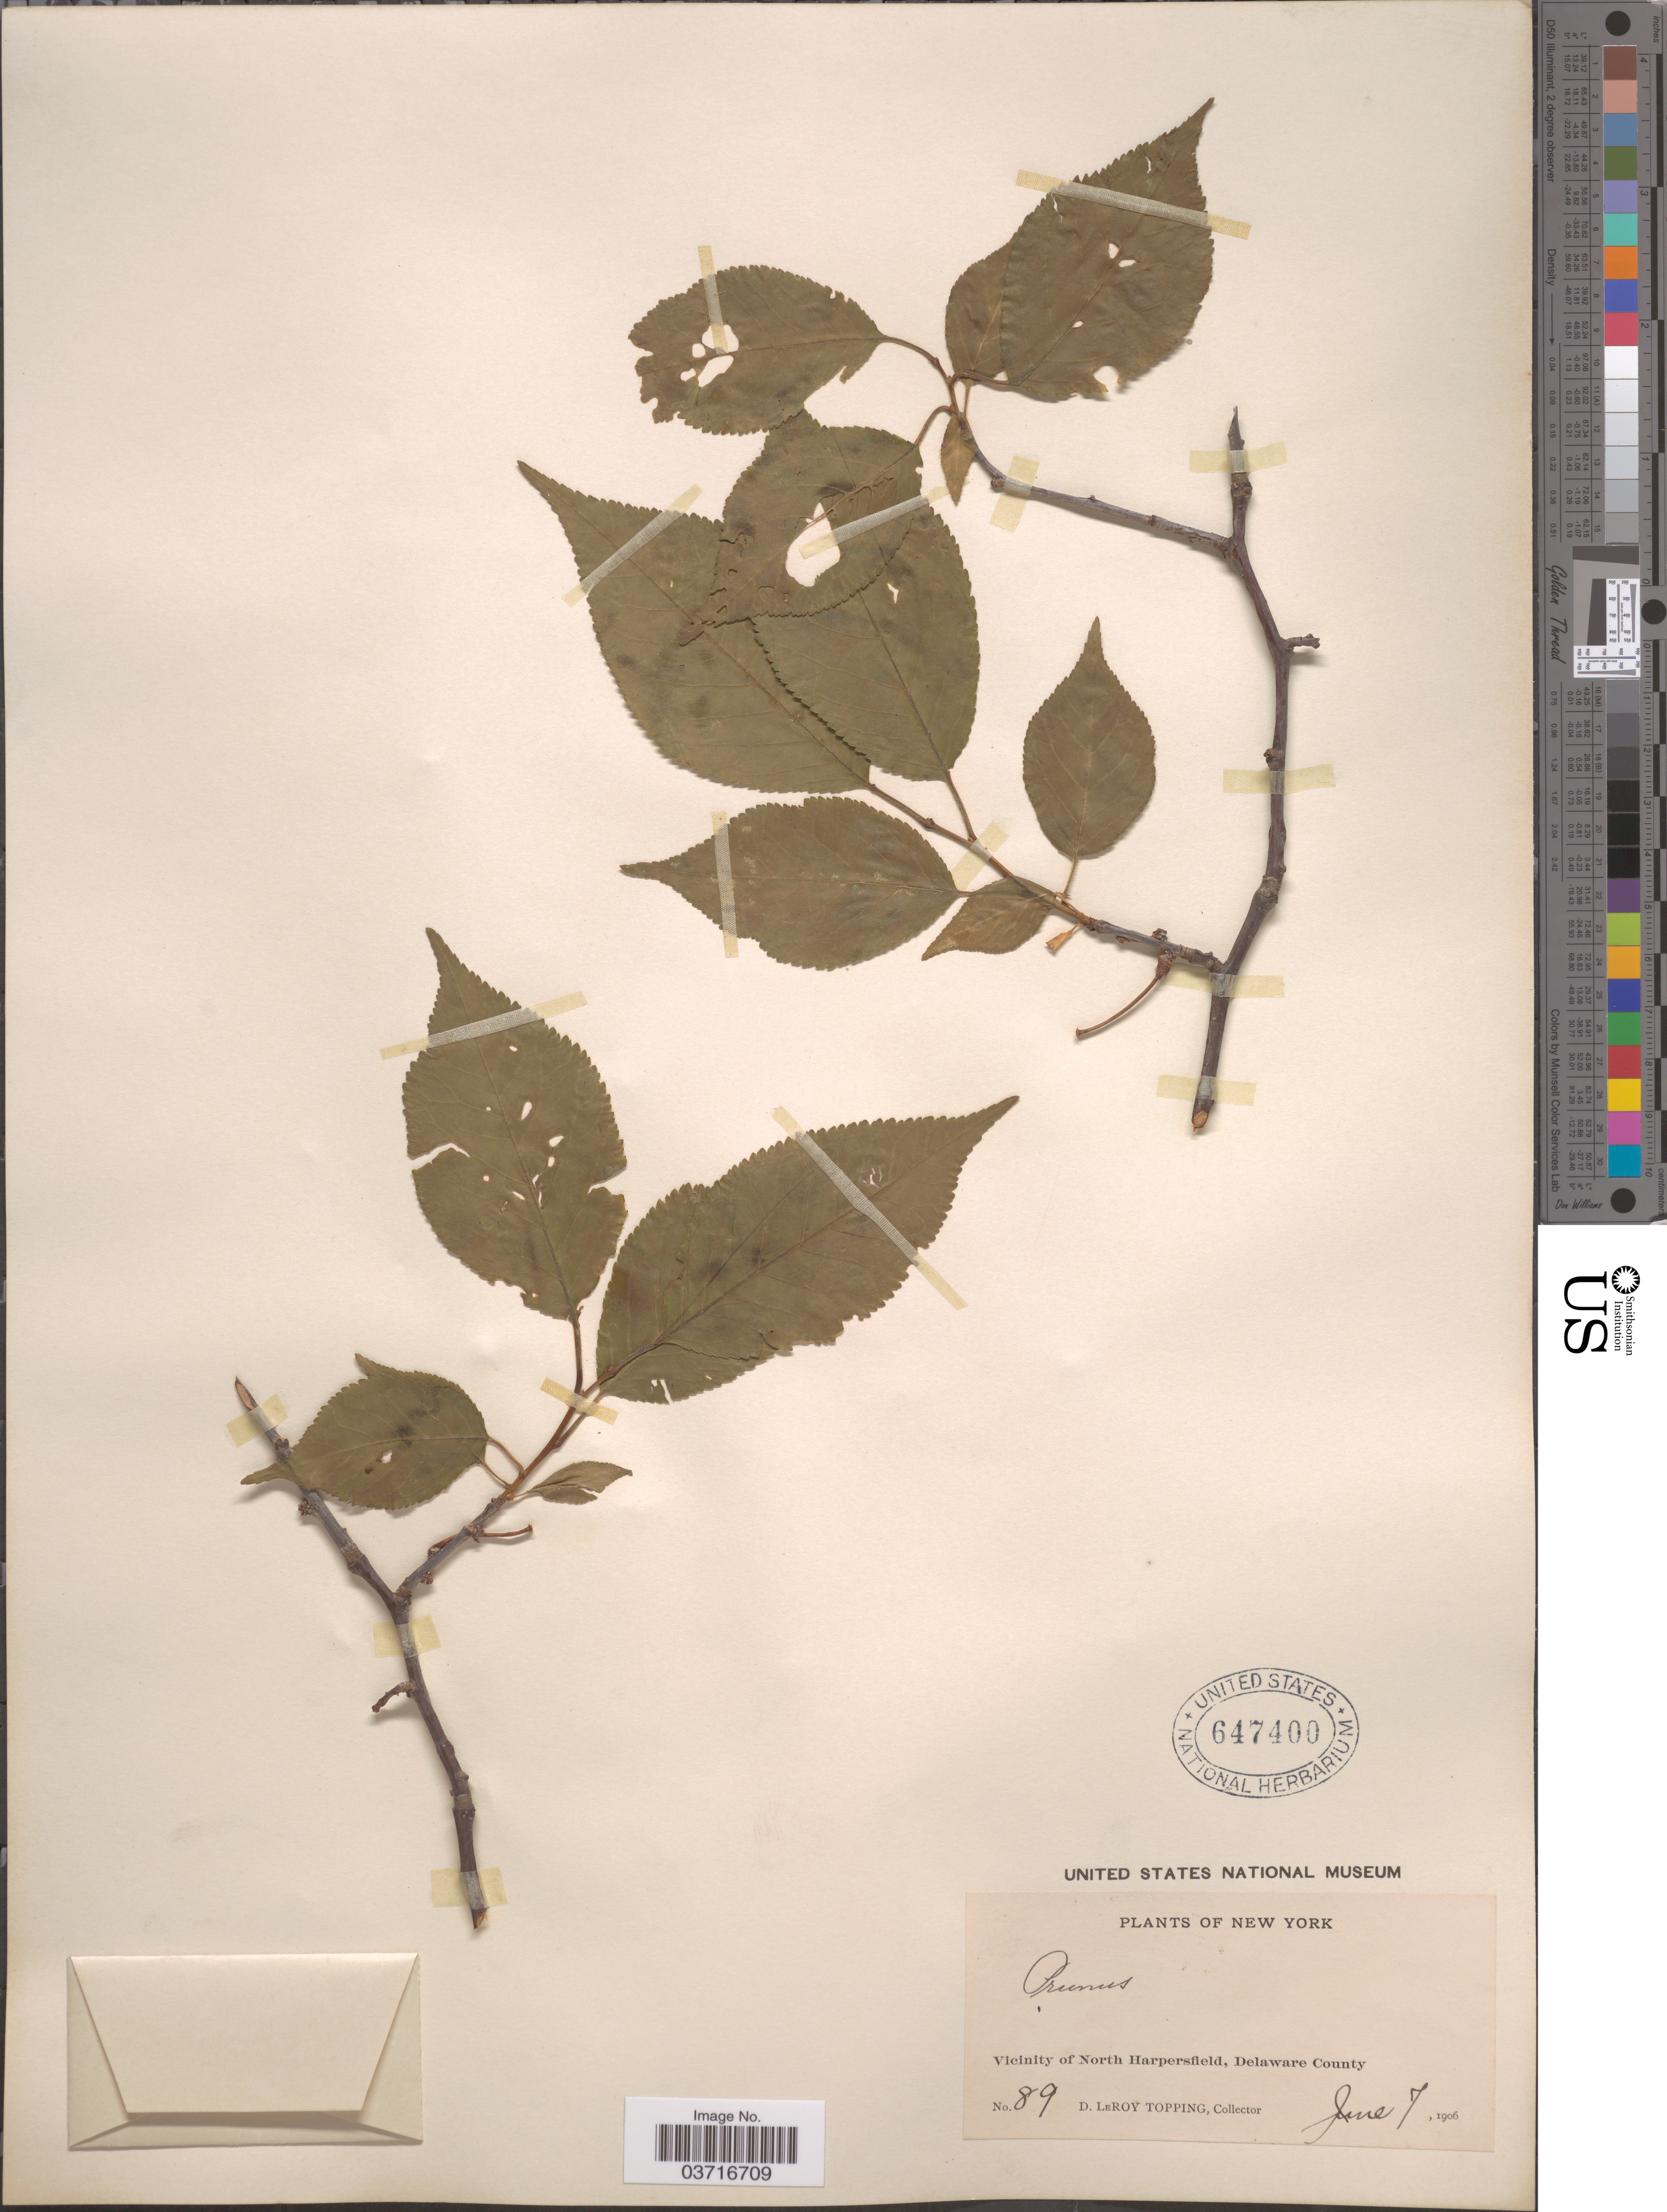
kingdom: Plantae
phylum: Tracheophyta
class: Magnoliopsida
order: Rosales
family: Rosaceae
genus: Prunus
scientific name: Prunus sp.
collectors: D. L. Topping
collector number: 89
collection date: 1906-06-07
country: United States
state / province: New York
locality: Vicinity of North Harpersfield, Delaware County.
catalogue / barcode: US 647400